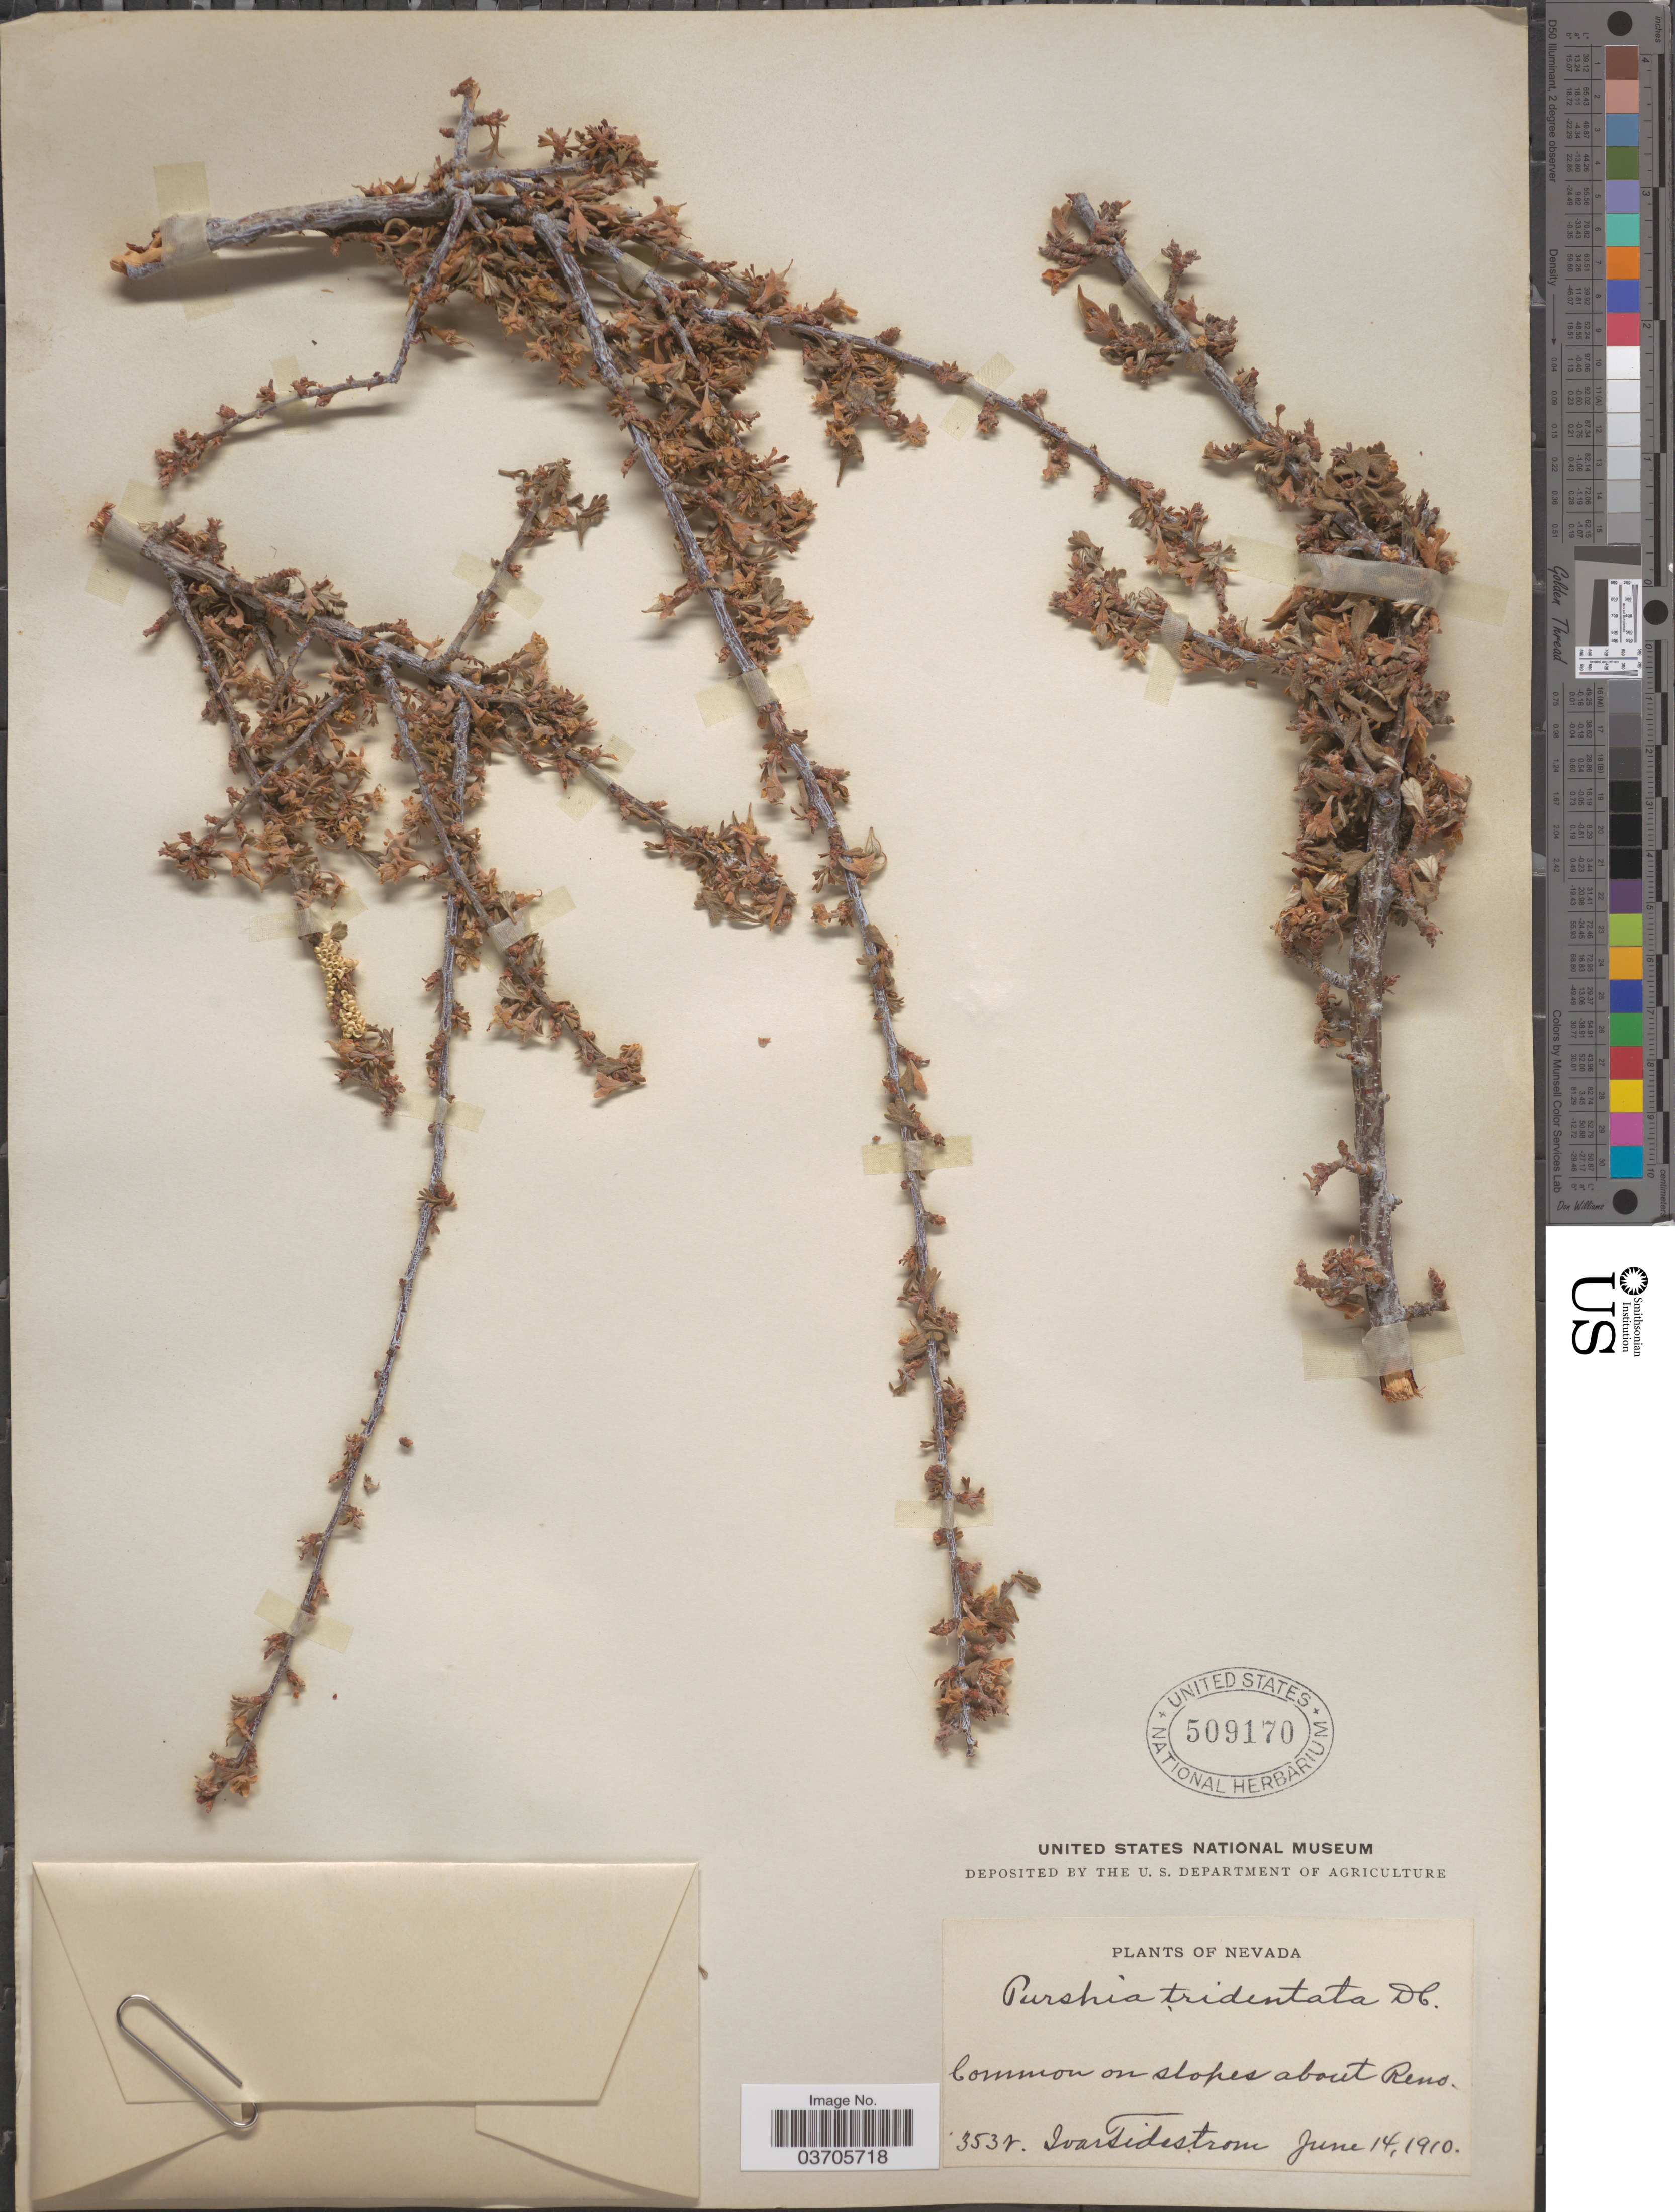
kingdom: Plantae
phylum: Tracheophyta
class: Magnoliopsida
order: Rosales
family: Rosaceae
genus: Purshia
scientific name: Purshia tridentata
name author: (Pursh) DC.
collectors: I. F. Tidestrom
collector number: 3532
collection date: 1910-06-14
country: United States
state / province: Nevada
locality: On slopes about Reno.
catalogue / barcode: US 509170